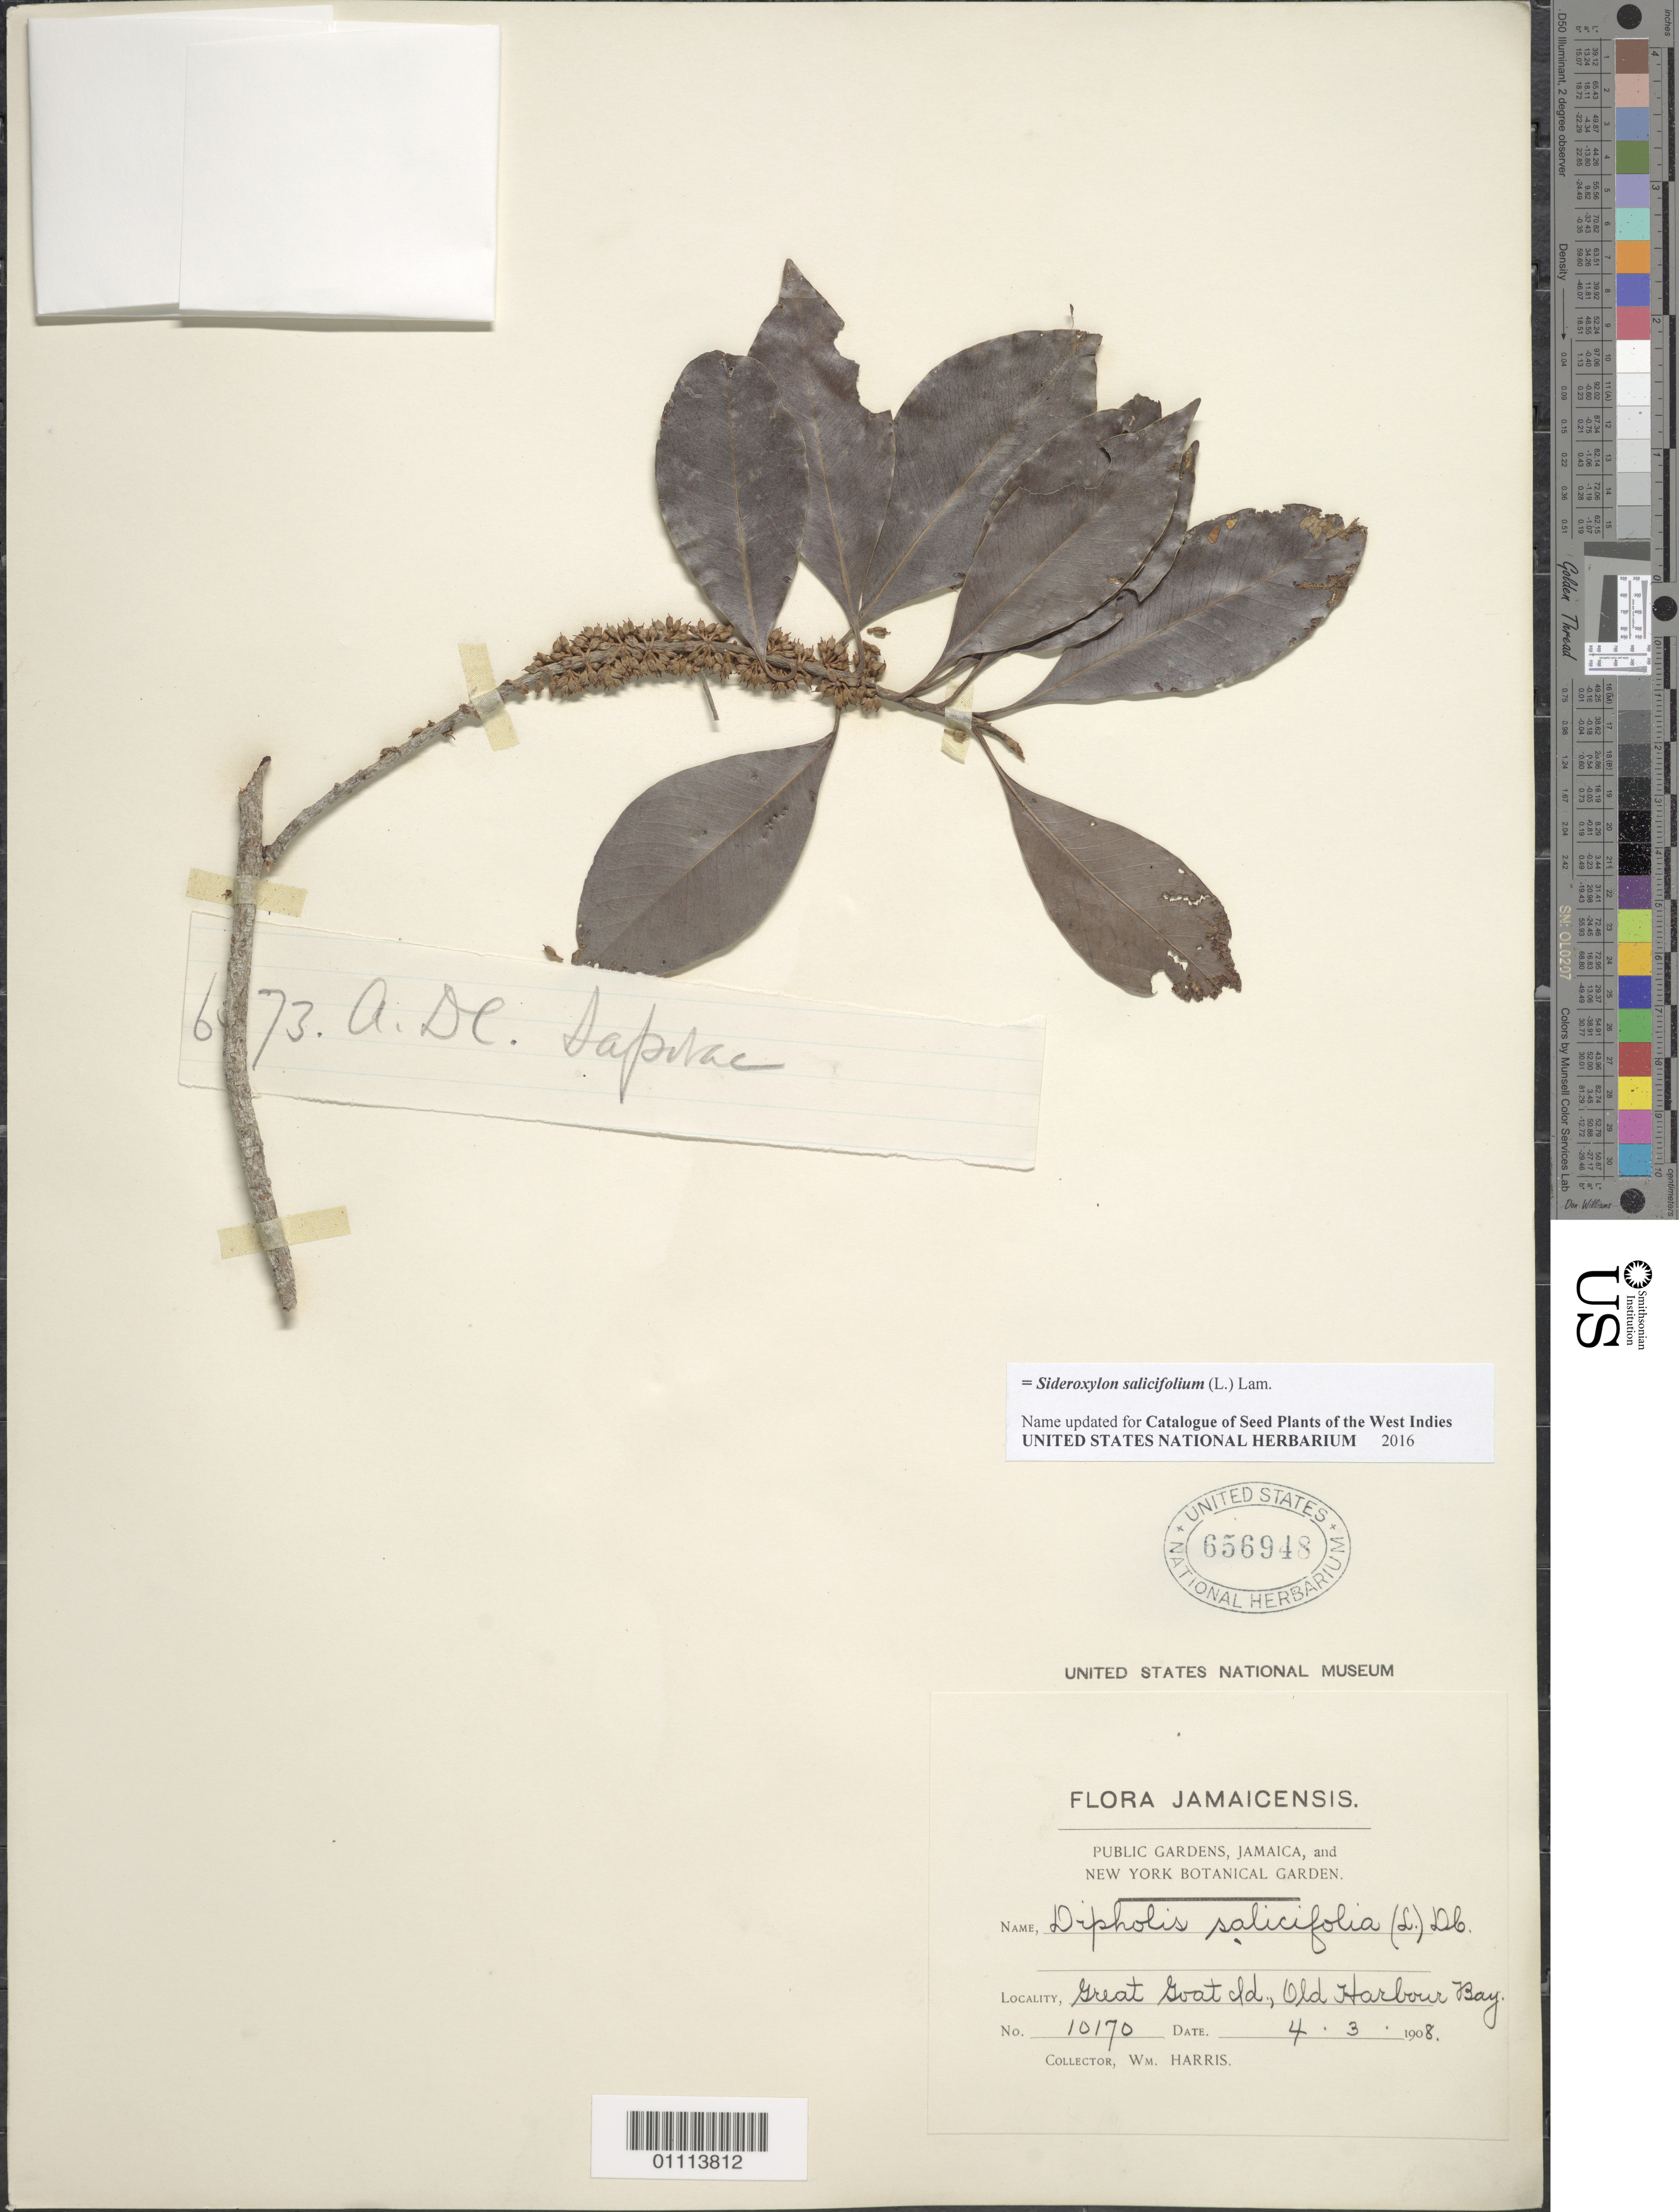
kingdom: Plantae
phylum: Tracheophyta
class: Magnoliopsida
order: Ericales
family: Sapotaceae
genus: Dipholis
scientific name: Dipholis salicifolia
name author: (L.) A. DC.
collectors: W. Harris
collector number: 10170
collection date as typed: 04 Mar 1908 or 03 Apr 1908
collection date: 1908-03-04 or 1908-04-03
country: Jamaica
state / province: Saint Catherine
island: Great Goat Island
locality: Old Harbour Bay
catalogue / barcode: US 656948